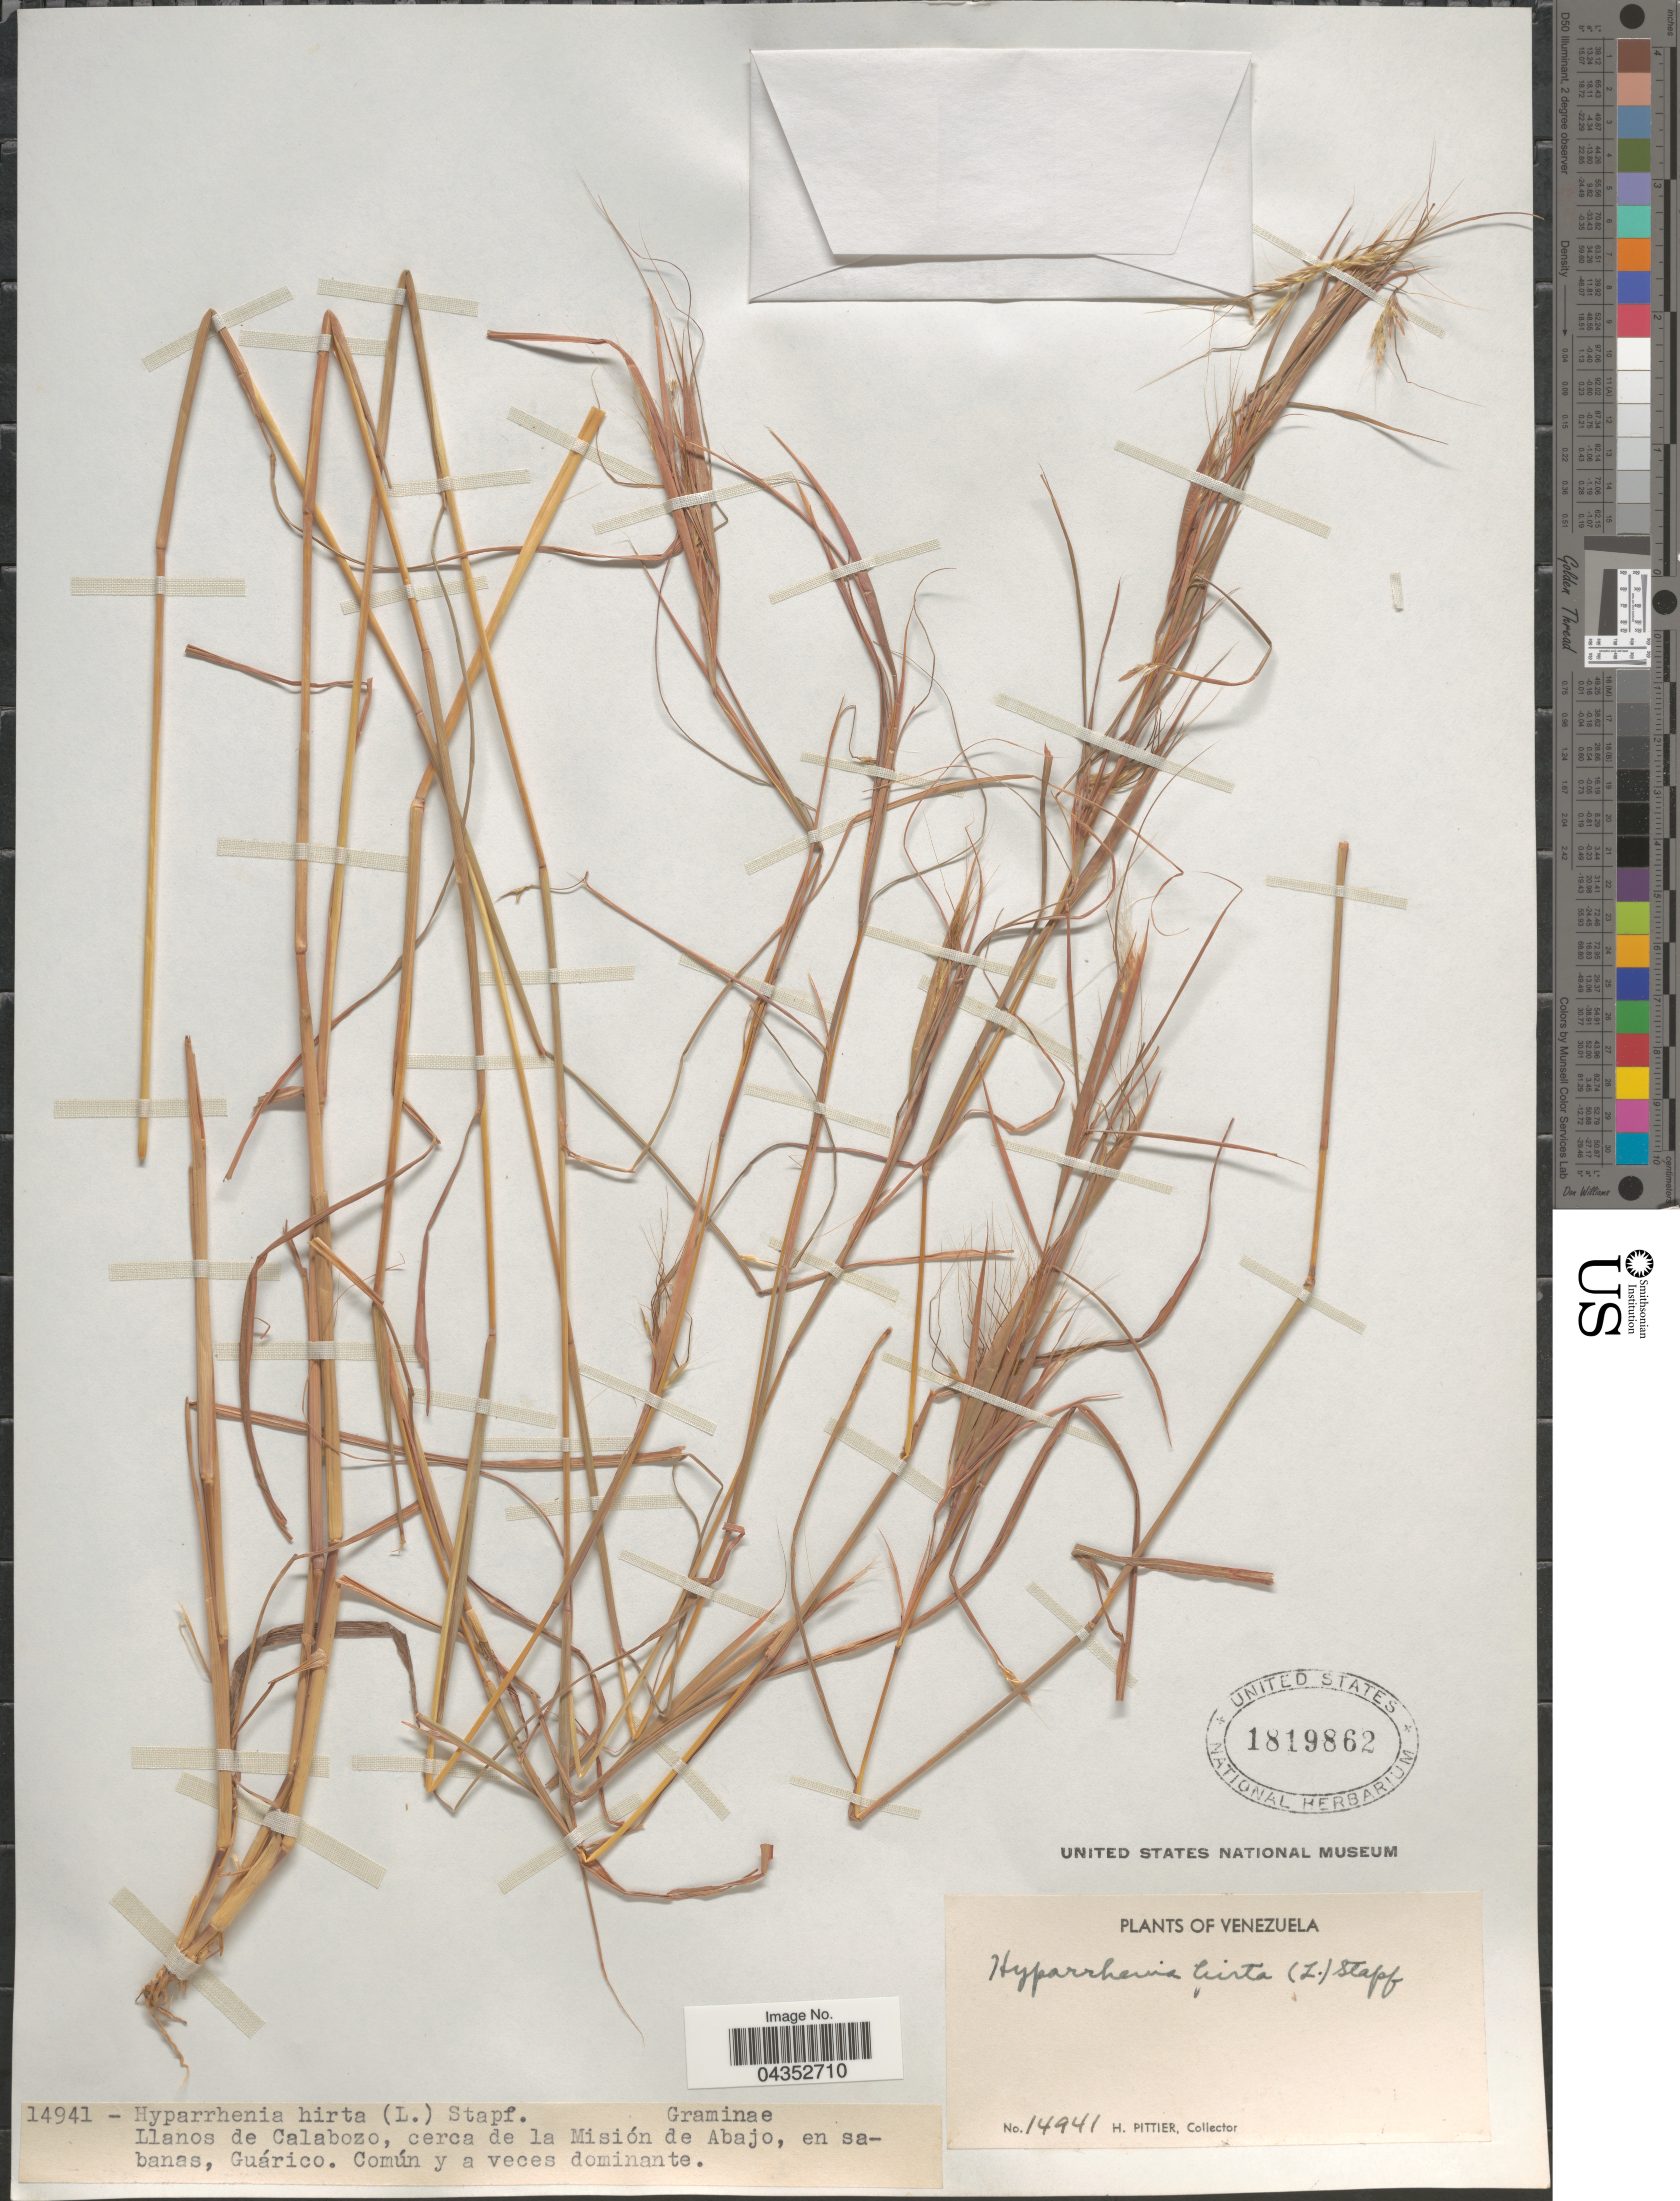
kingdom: Plantae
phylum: Tracheophyta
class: Liliopsida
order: Poales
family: Poaceae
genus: Hyparrhenia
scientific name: Hyparrhenia hirta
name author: (L.) Stapf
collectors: H. F. Pittier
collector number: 14941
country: Venezuela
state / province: Guarico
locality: Llanos de Calabozo, cerca de la Misión de Abajo, en sabanas, Guárico.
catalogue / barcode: US 1819862